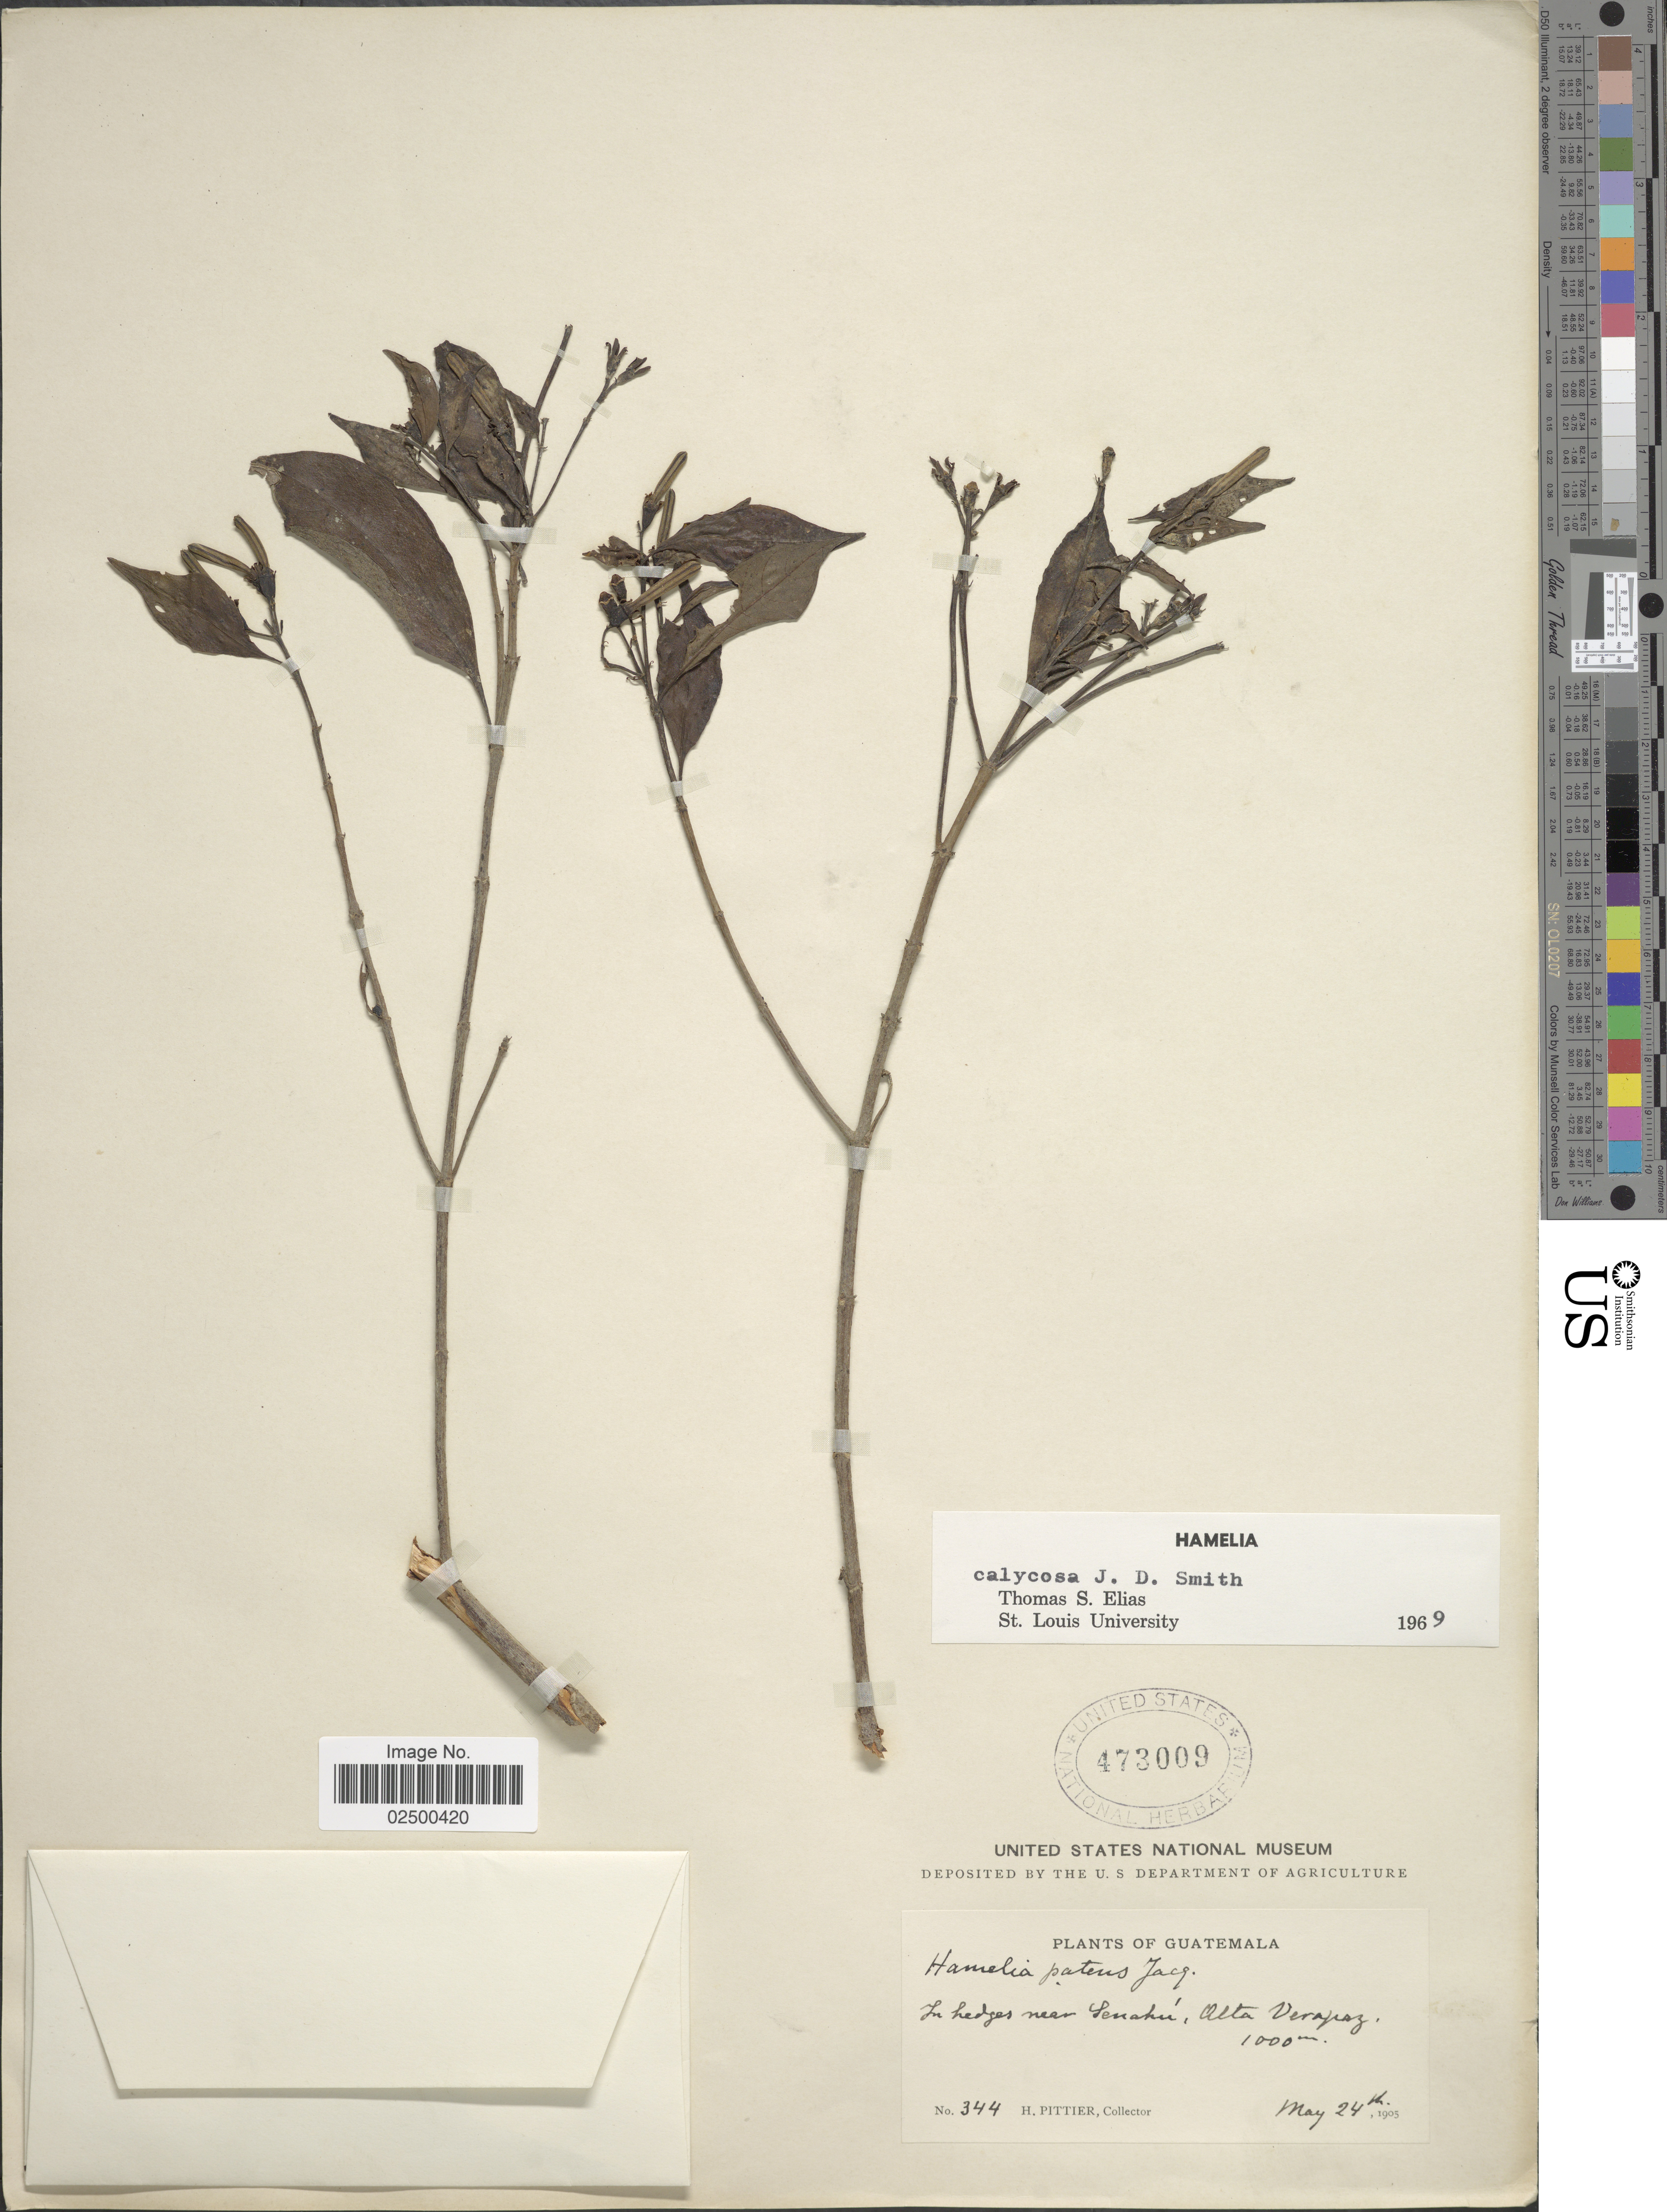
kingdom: Plantae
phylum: Tracheophyta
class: Magnoliopsida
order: Gentianales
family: Rubiaceae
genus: Hamelia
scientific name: Hamelia calycosa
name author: Donn. Sm.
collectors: H. F. Pittier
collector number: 344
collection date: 1905-05-24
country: Guatemala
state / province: Alta Verapaz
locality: In hedges near Senahu, Alta Verapaz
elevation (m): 1000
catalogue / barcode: US 473009